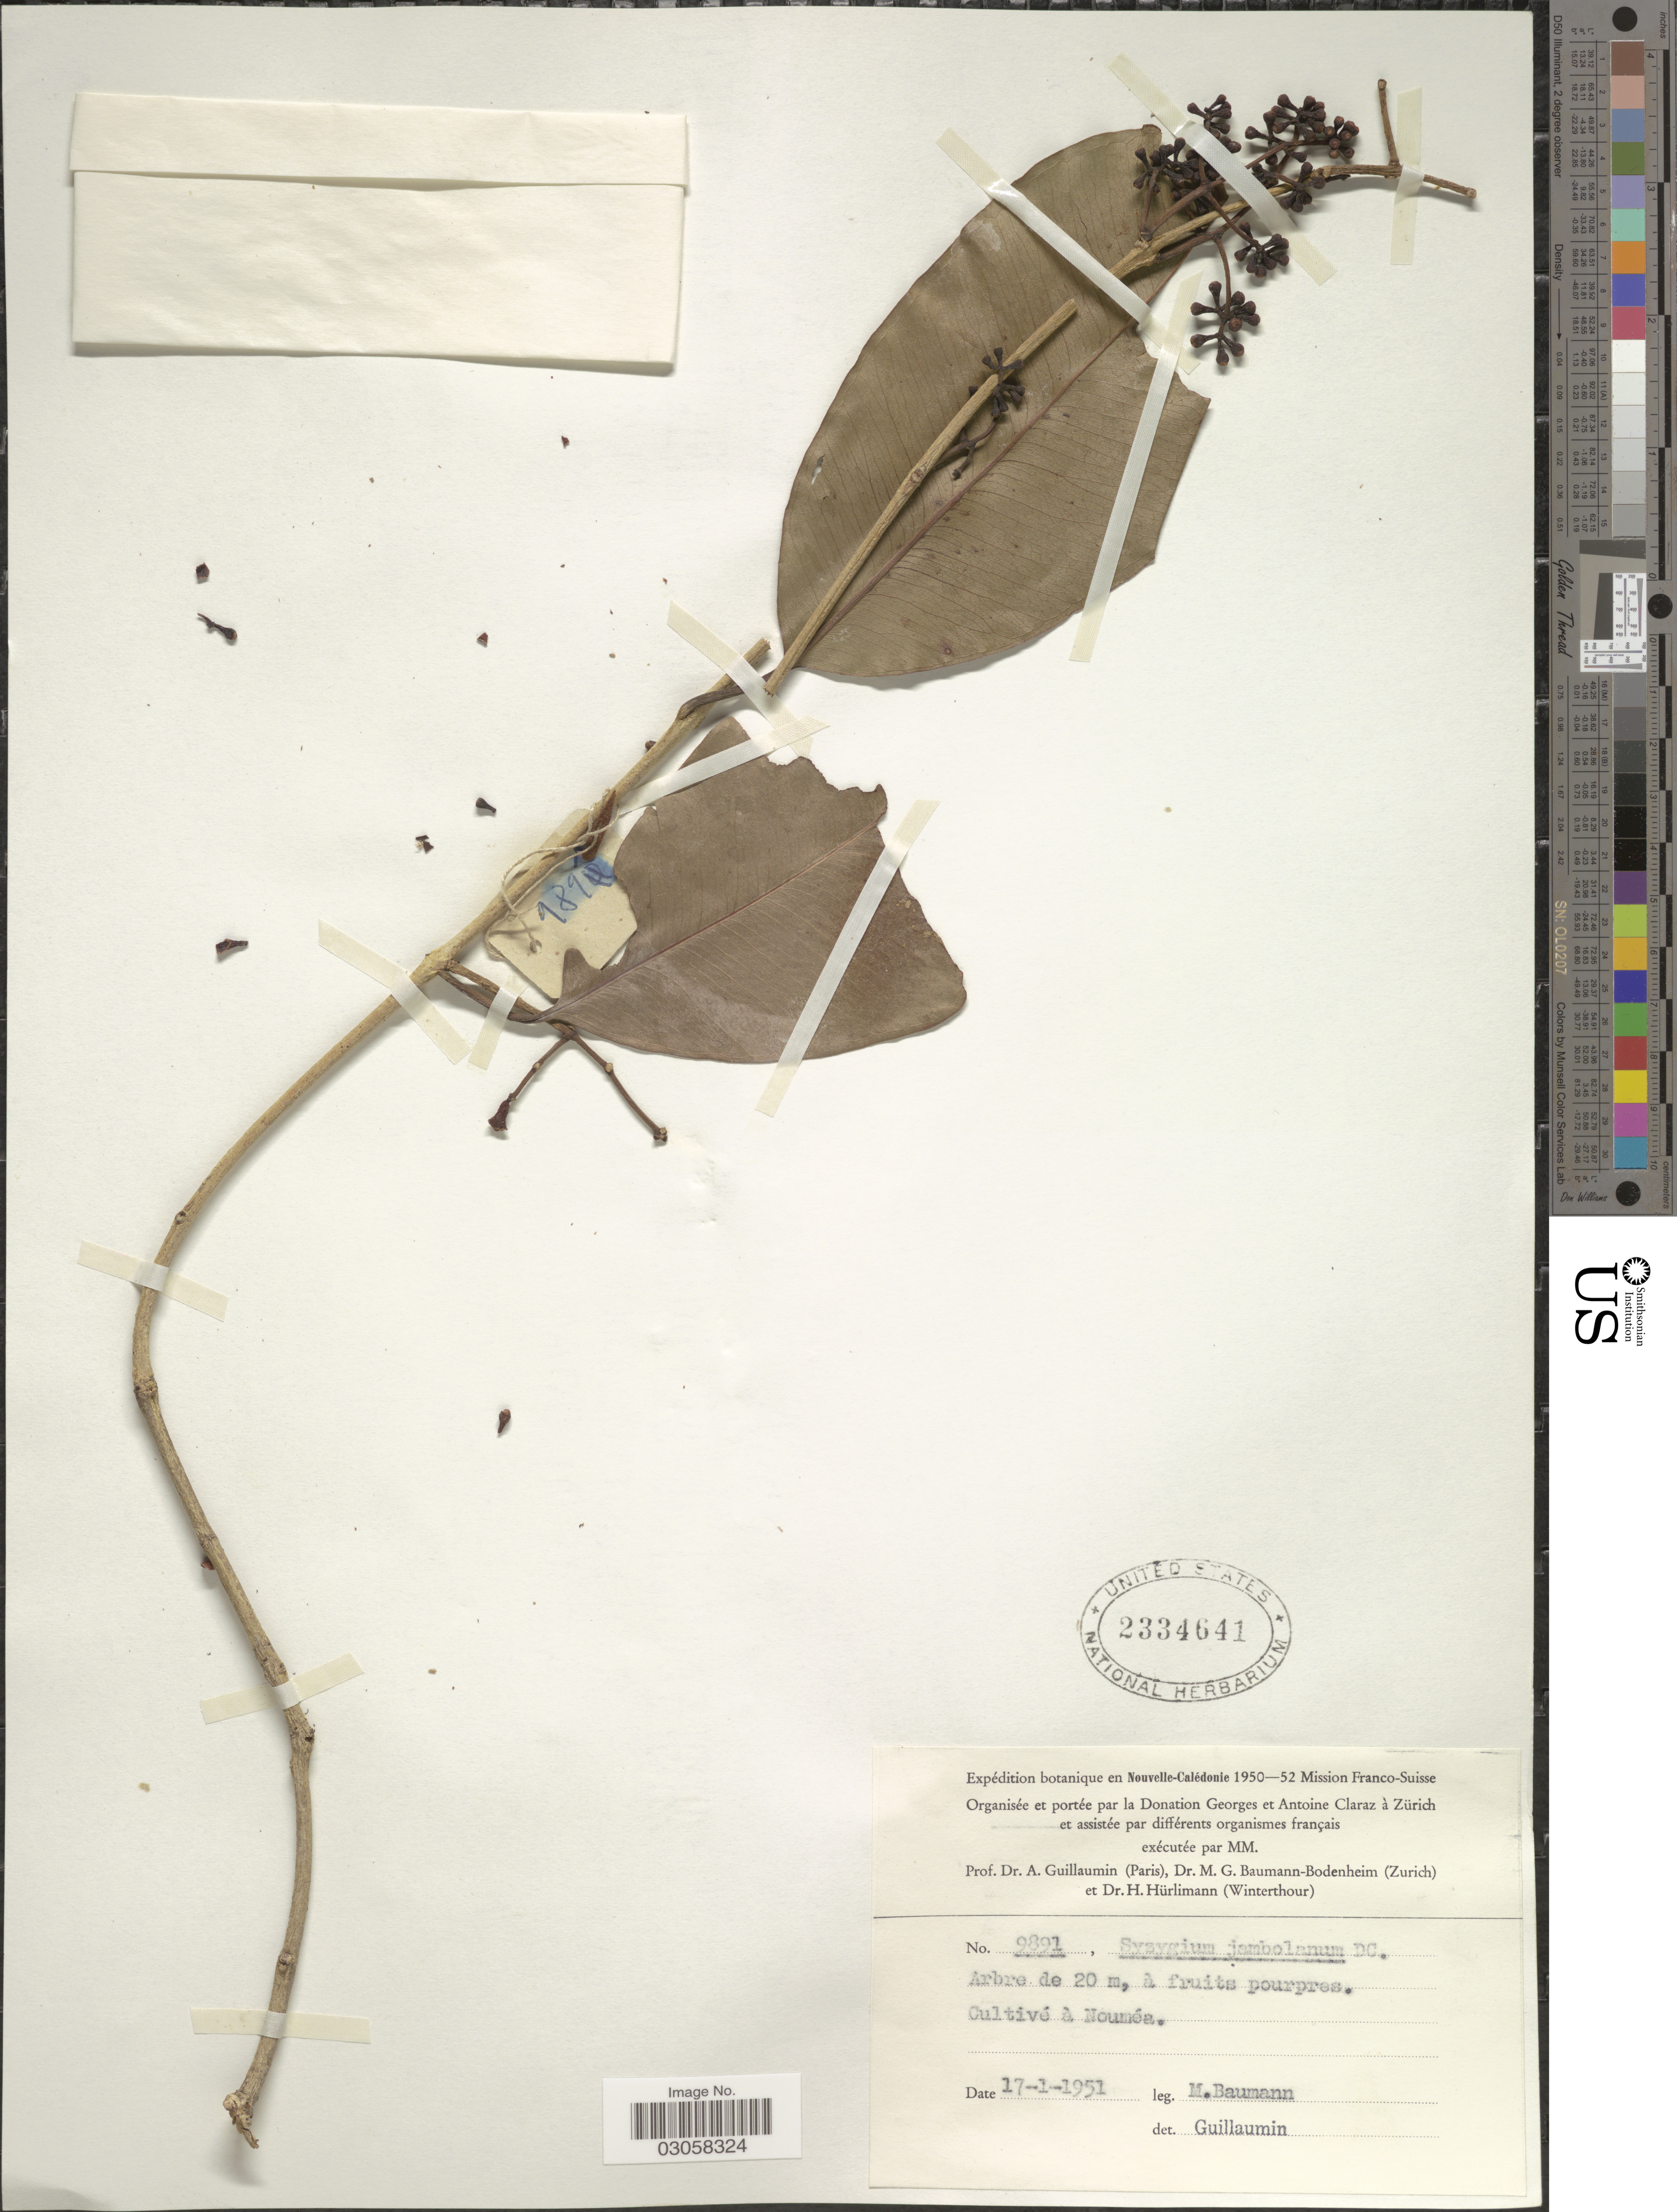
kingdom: Plantae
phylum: Tracheophyta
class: Magnoliopsida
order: Myrtales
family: Myrtaceae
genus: Syzygium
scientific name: Syzygium cumini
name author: (L.) Skeels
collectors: M. Baumann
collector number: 9891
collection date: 1951-01-17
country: New Caledonia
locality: Nouvelle-Calédonie. Nouméa.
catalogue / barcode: US 2334641